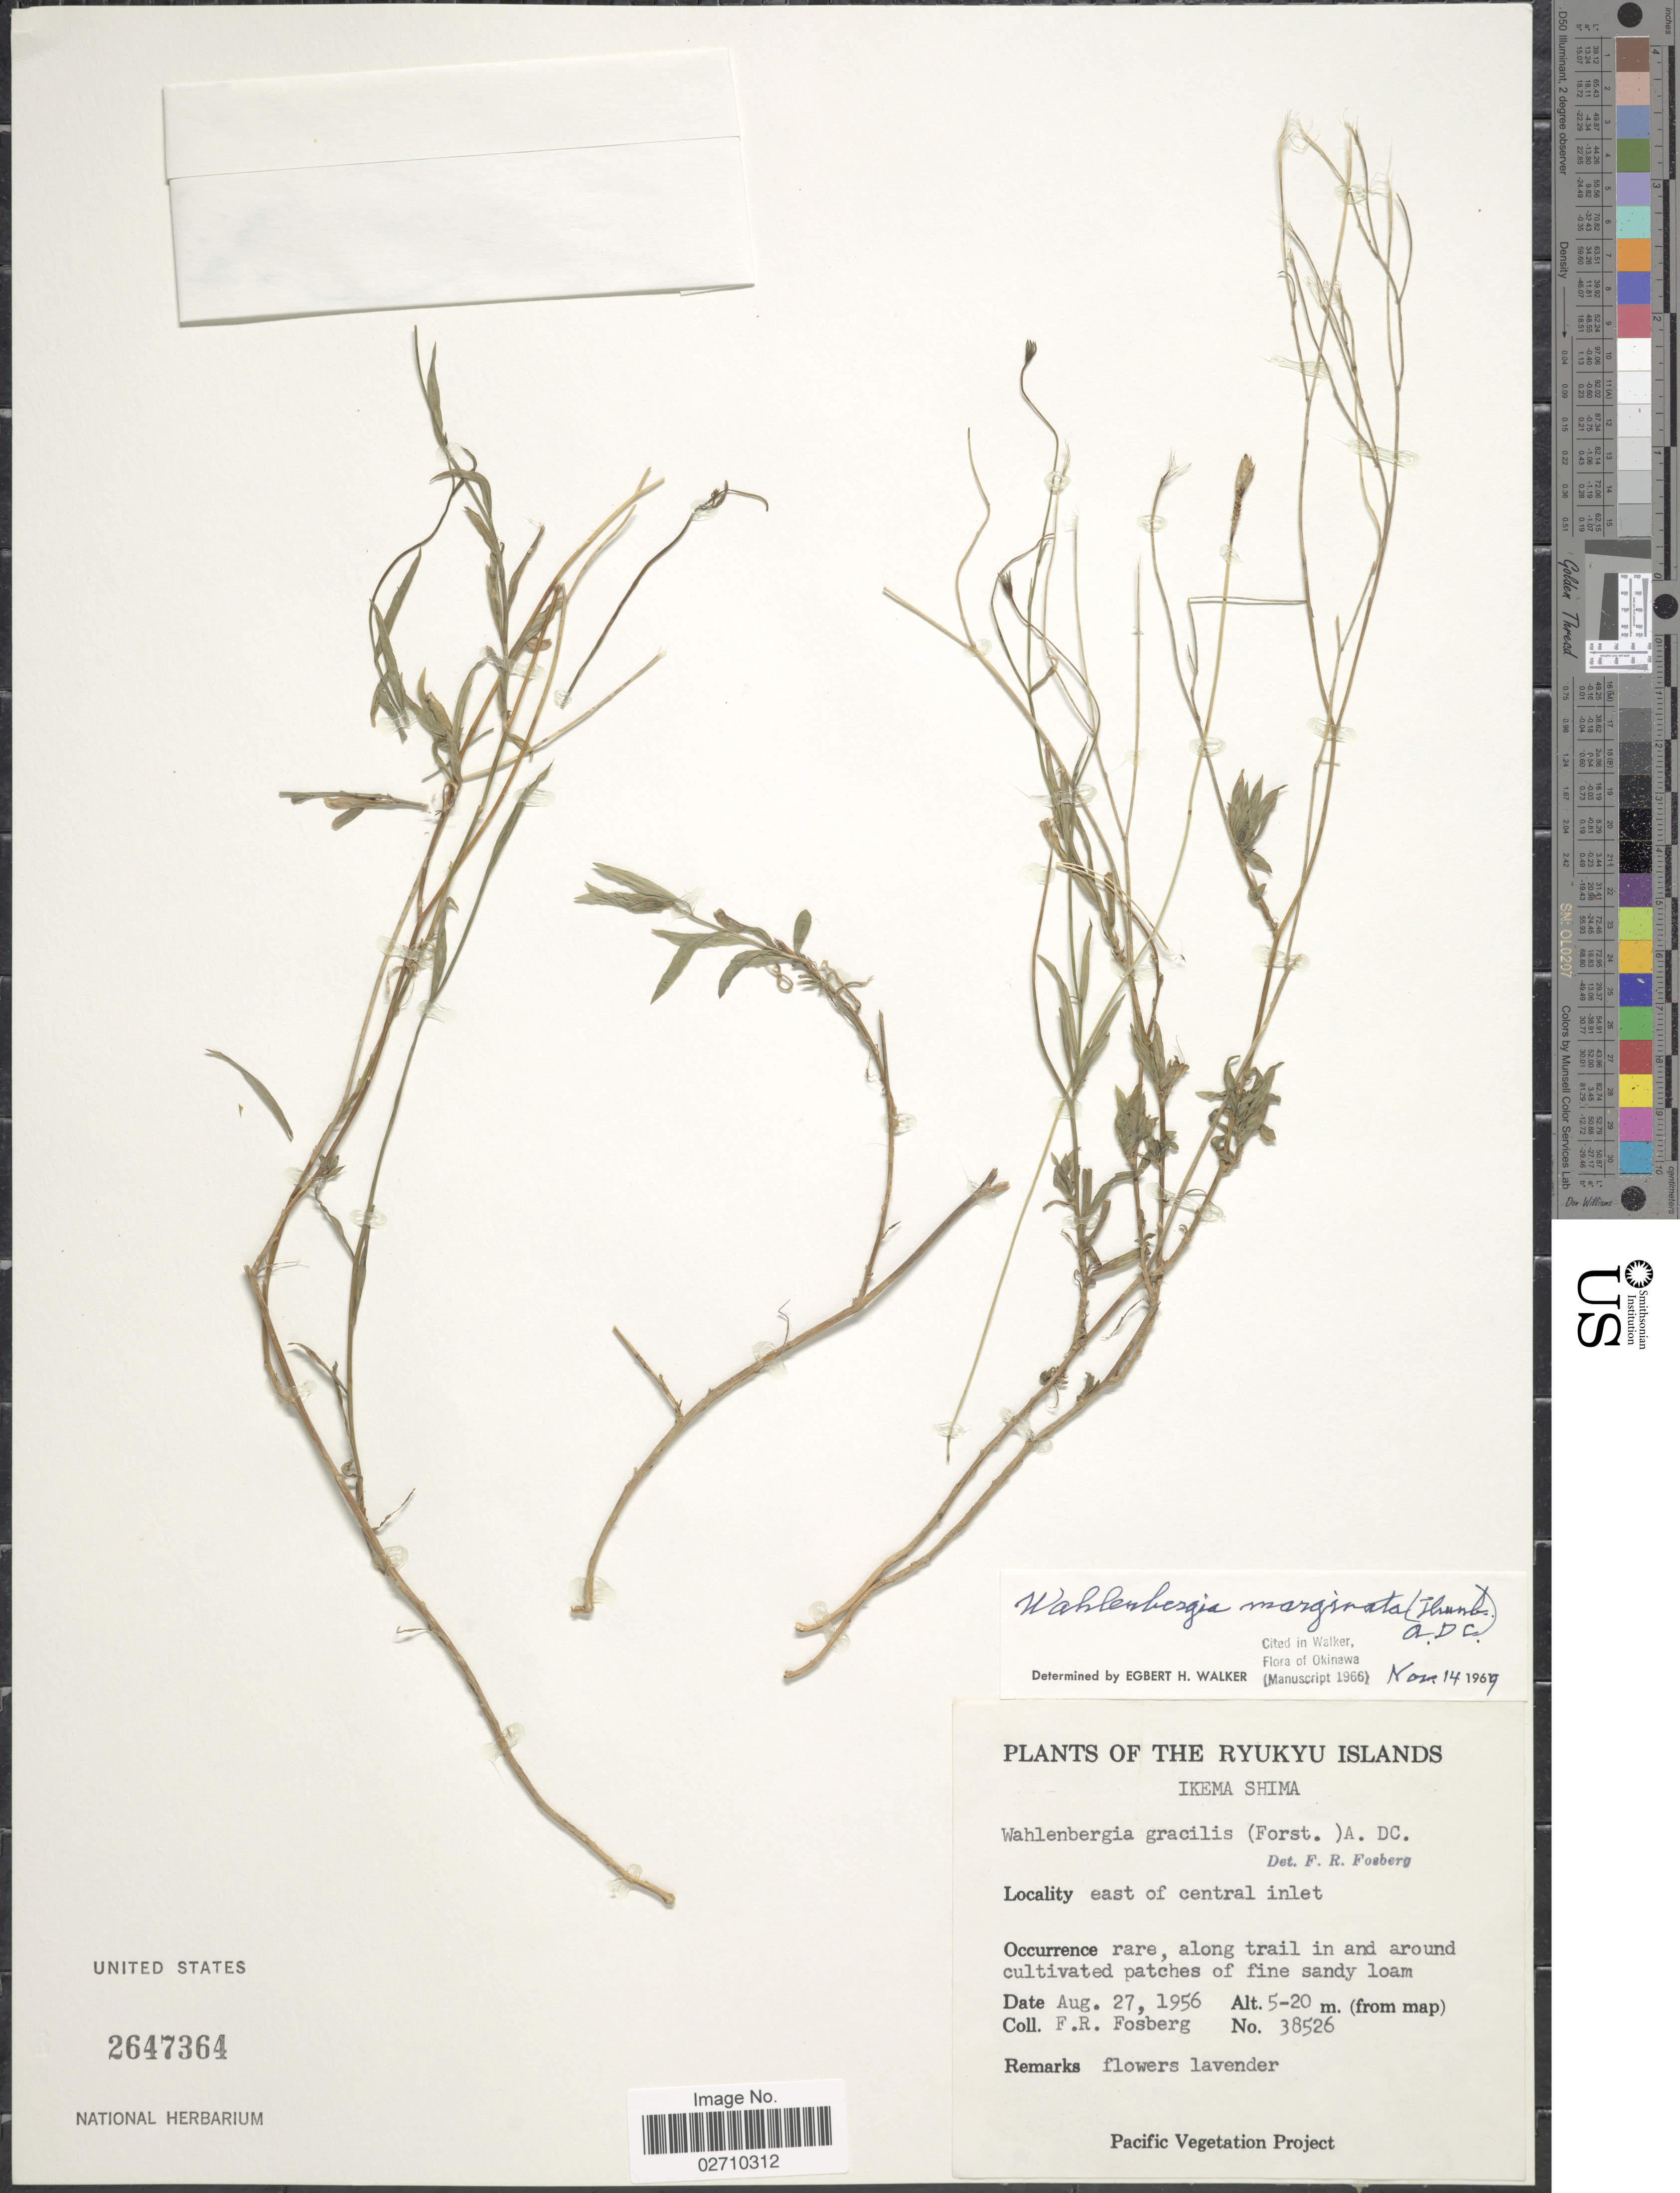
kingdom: Plantae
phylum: Tracheophyta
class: Magnoliopsida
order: Asterales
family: Campanulaceae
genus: Wahlenbergia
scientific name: Wahlenbergia marginata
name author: (Thunb.) A. DC.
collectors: F. R. Fosberg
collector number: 38526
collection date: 1956-08-27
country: Japan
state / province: Okinawa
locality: Ryukyu Islands. Ikema Shima. East of central inlet.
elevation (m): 5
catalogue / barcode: US 2647364